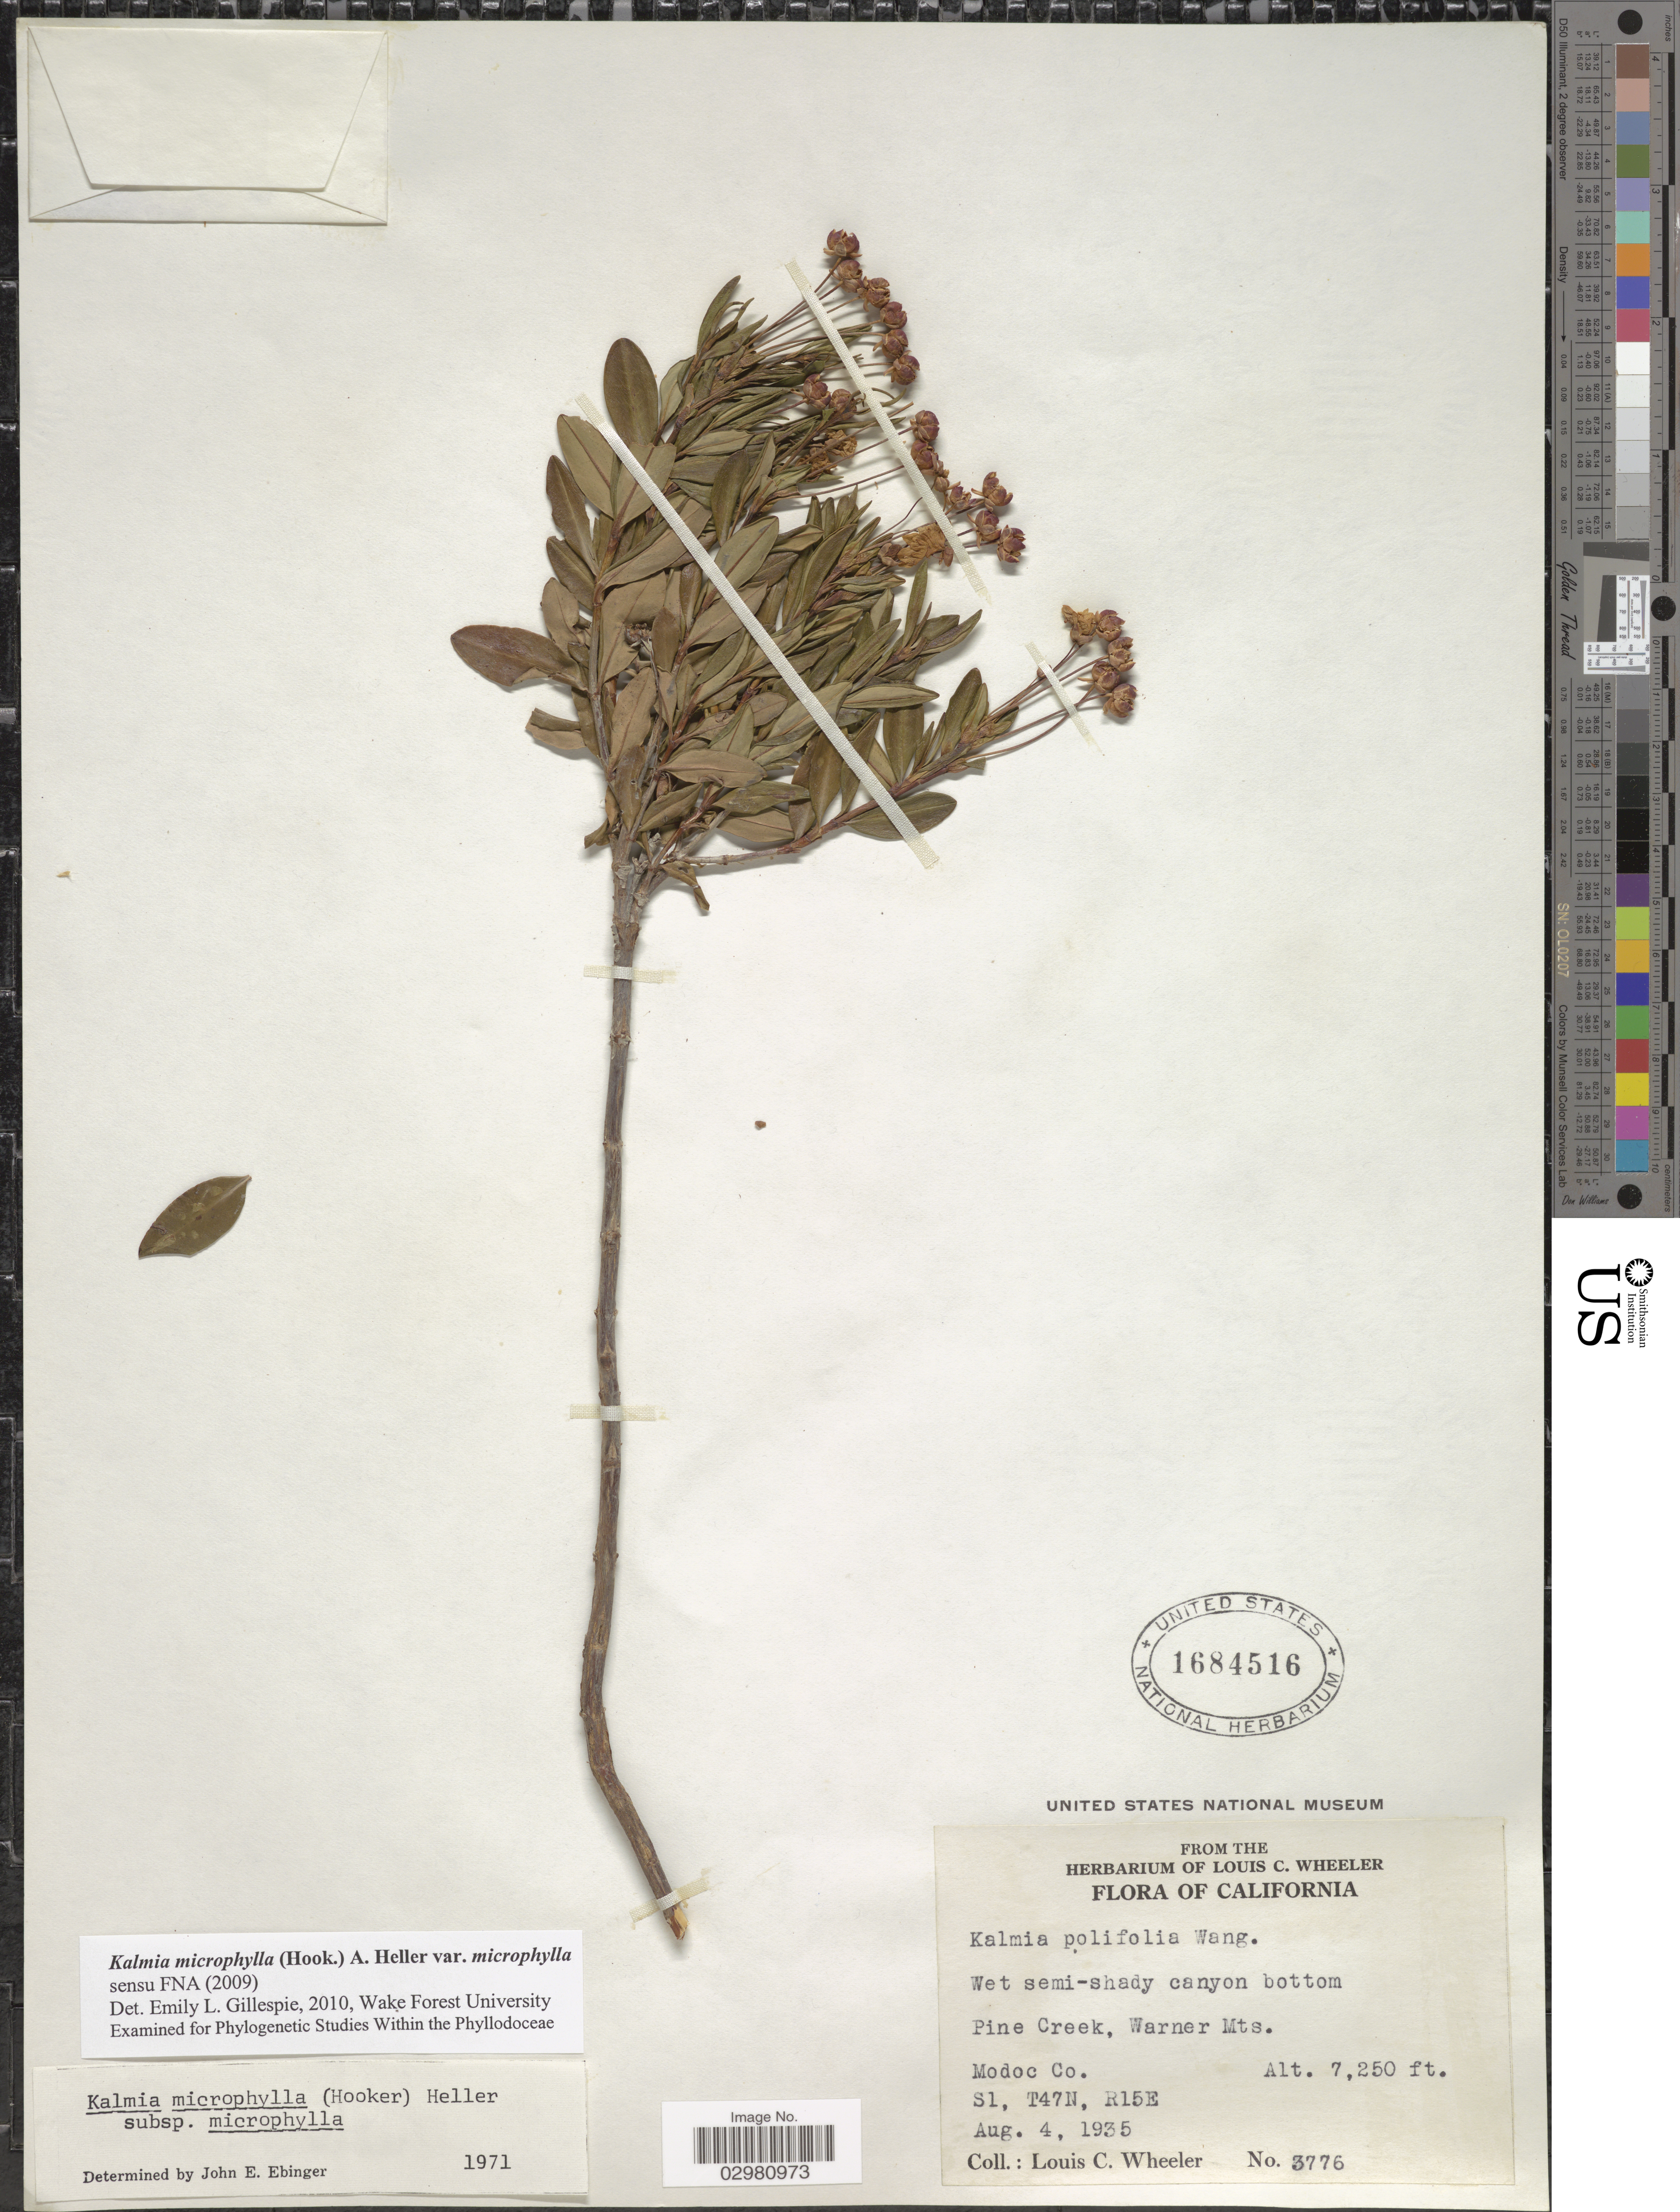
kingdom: Plantae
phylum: Tracheophyta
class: Magnoliopsida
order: Ericales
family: Ericaceae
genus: Kalmia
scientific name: Kalmia microphylla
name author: (Hook.) A. Heller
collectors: L. C. Wheeler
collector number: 3776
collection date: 1935-08-04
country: United States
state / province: California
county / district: Modoc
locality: Pine Creek, Warner Mts. Modoc Co. S1, T47N, R15E.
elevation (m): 2210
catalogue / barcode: US 1684516